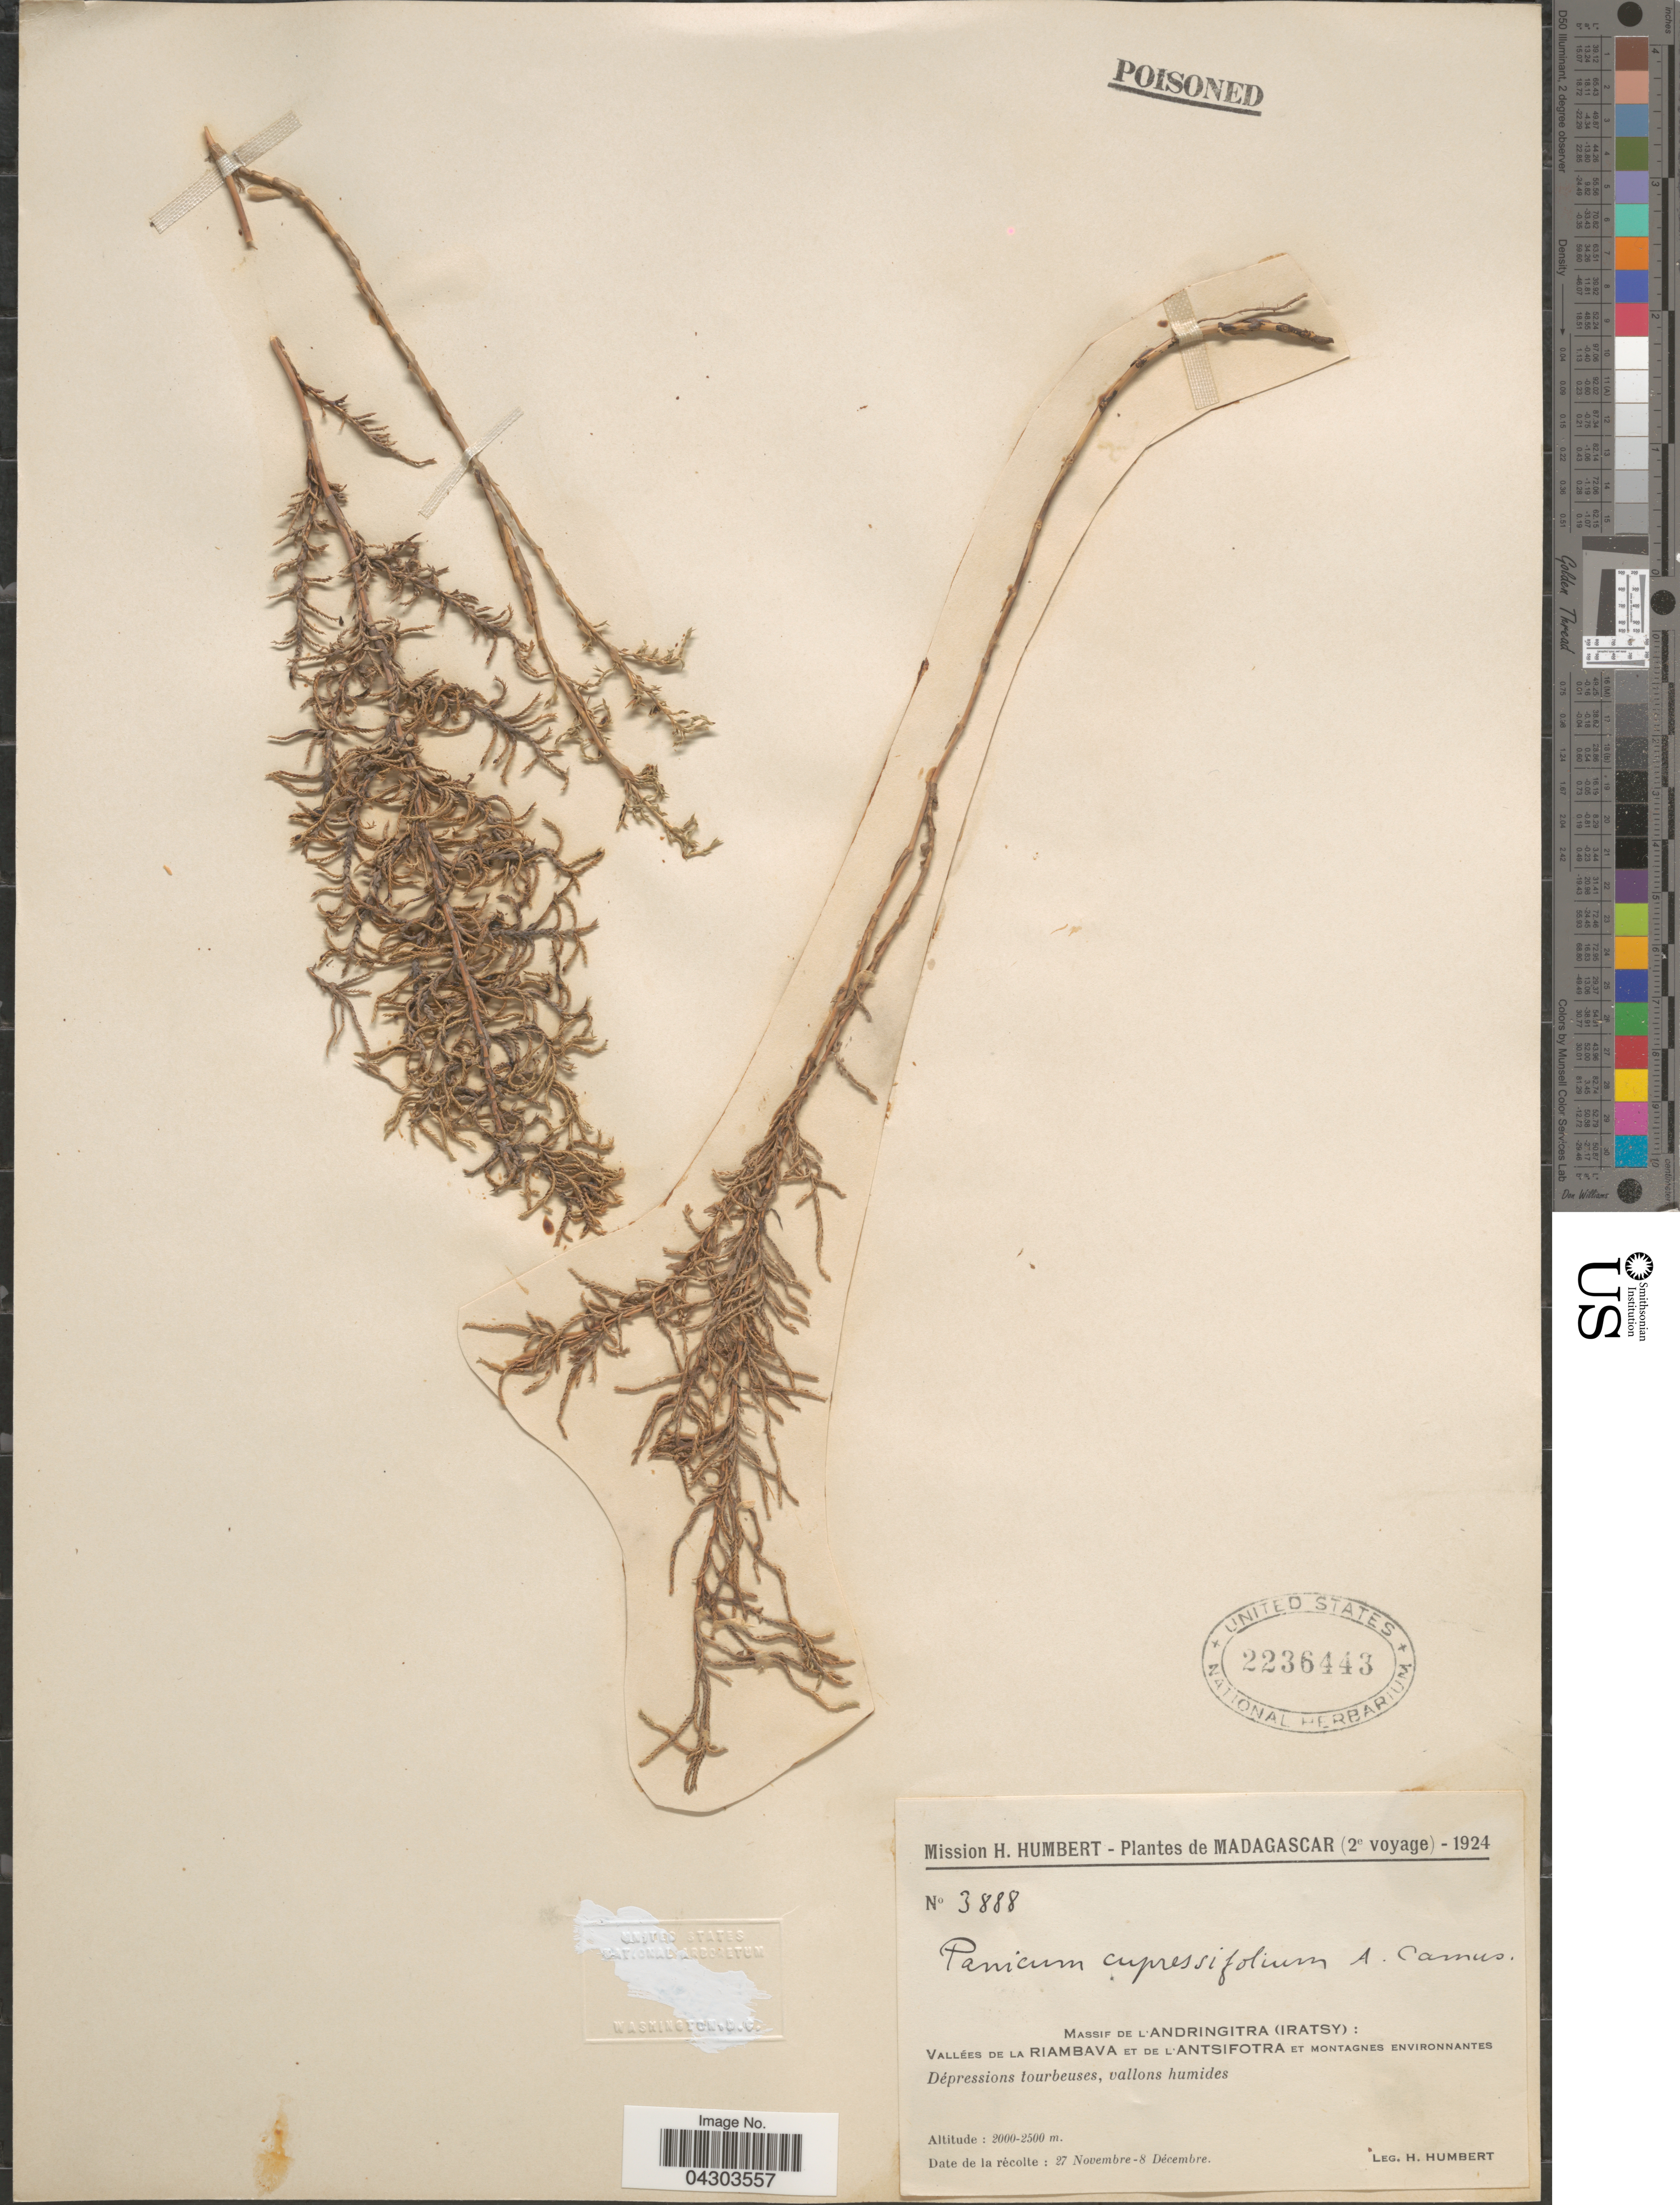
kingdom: Plantae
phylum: Tracheophyta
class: Liliopsida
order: Poales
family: Poaceae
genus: Panicum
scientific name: Panicum cupressifolium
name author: A. Camus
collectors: H. Humbert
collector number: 3888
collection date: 1924-11-27/1924-12-08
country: Madagascar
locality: Mission H. Humbert-Plantes de Madagascar (2e voyage)-1924. Massif de l'Andringitra (Iratsy): Vallées de la Riambava et de l'Antsifotra et montagnes environnantes. Dépressions tourbeuses, vallons humides.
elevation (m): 2000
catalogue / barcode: US 2236443